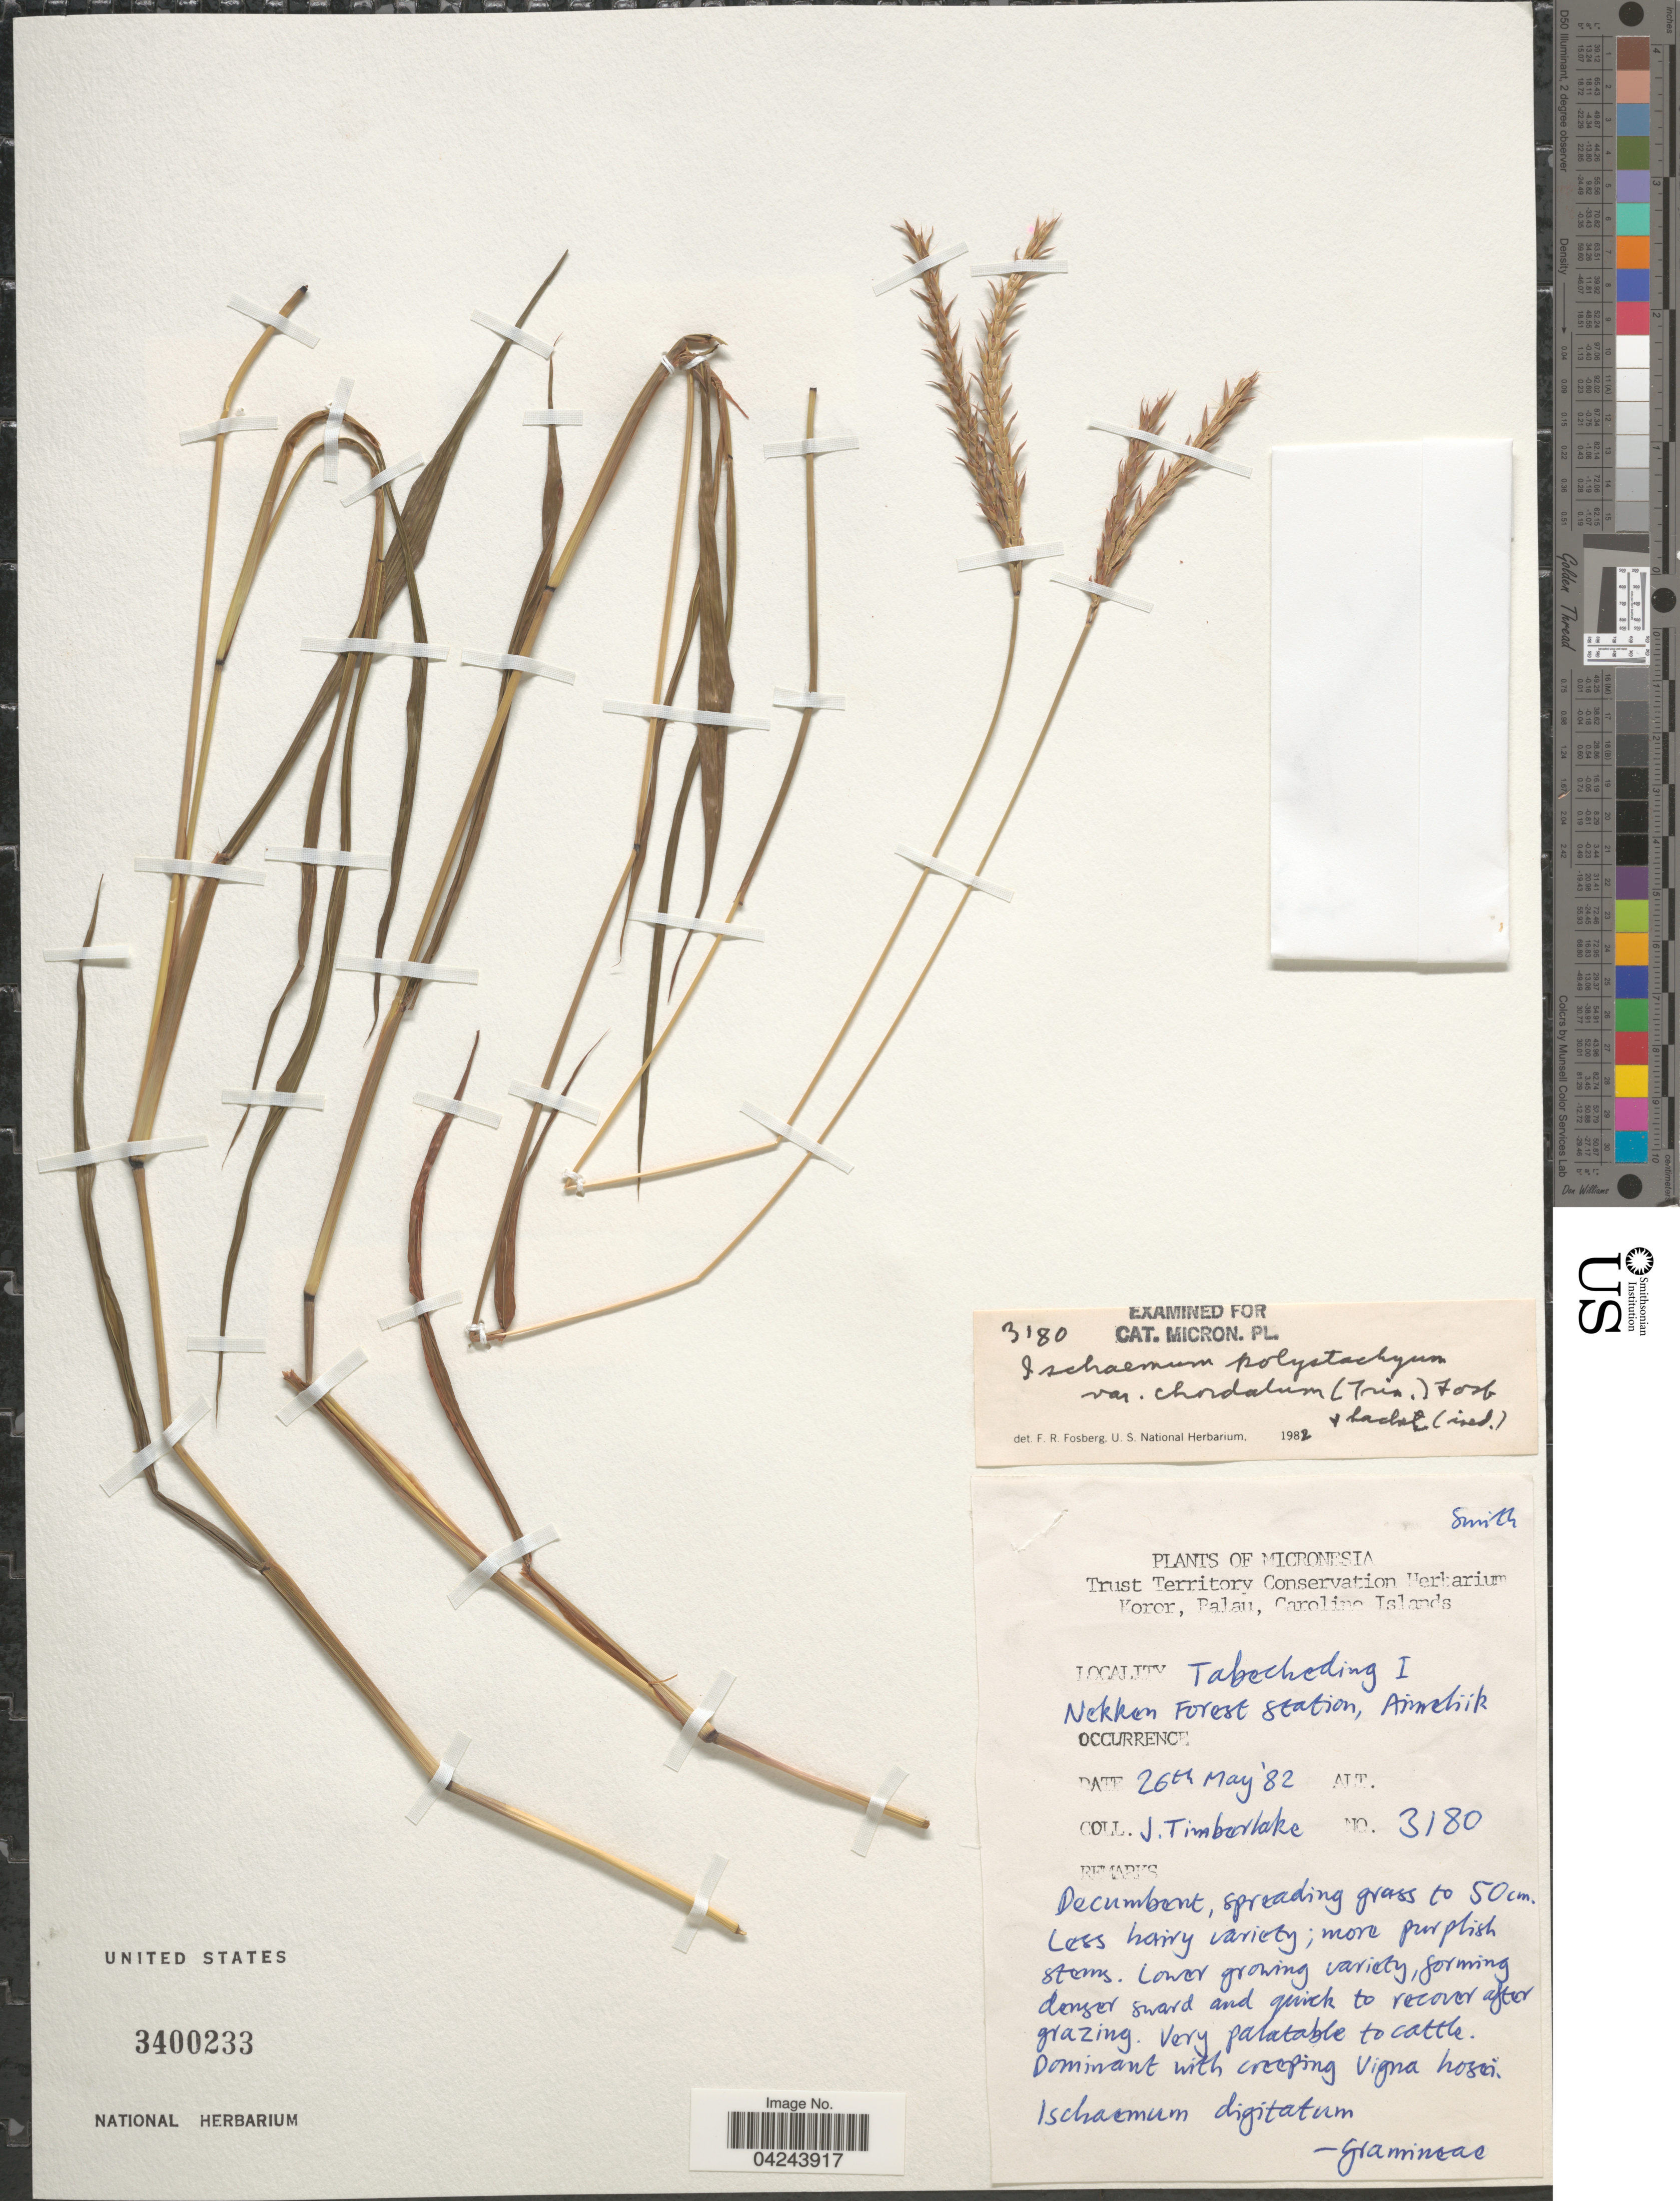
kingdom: Plantae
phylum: Tracheophyta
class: Liliopsida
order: Poales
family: Poaceae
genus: Ischaemum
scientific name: Ischaemum polystachyum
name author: J. Presl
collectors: J. Timberlake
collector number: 3180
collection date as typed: Transcribed d/m/y: 26/5/82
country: Palau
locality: Micronesia. Koror, Palau, Caroline Islands. Tabecheding I. Nekken Forest Station, Aimeliik.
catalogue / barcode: US 3400233